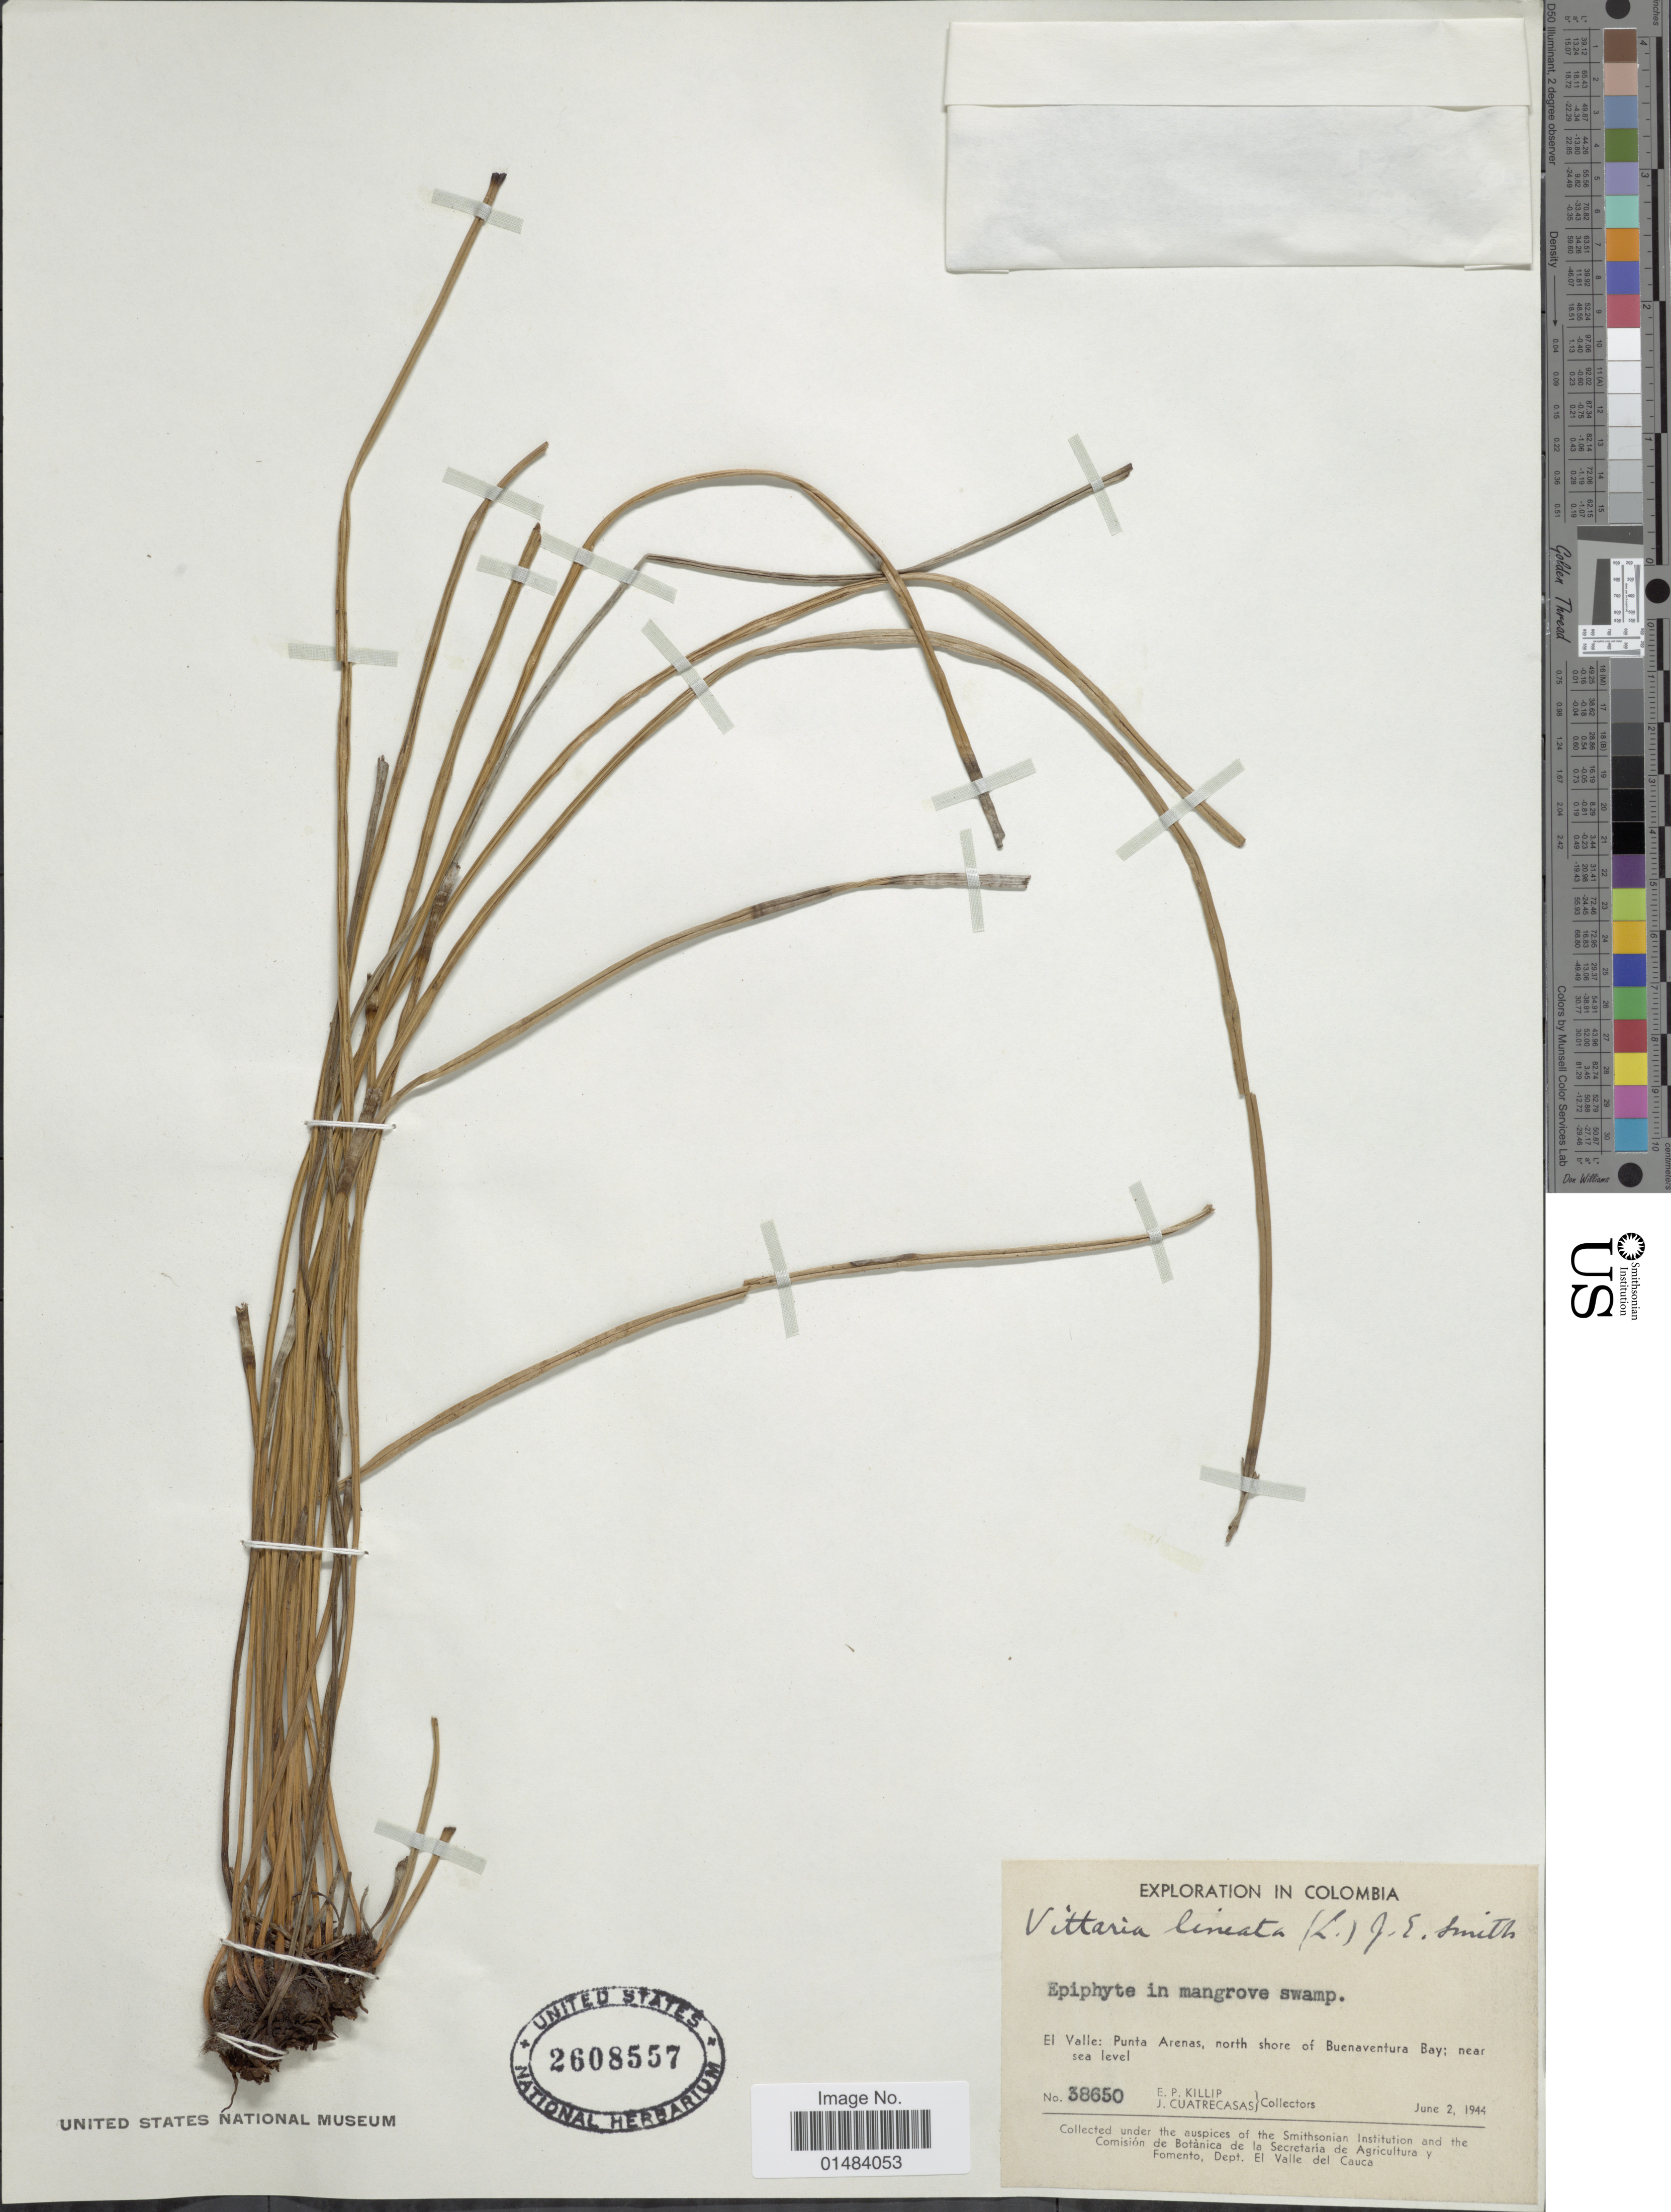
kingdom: Plantae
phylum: Tracheophyta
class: Polypodiopsida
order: Polypodiales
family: Pteridaceae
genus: Vittaria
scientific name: Vittaria lineata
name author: (L.) Sm.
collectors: E. P. Killip & J. Cuatrecasas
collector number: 38650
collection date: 1944-06-02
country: Colombia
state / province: Valle del Cauca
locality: Colombia, El Valle: Punta Arenas, north shore of Buenaventura Bay: near sea level.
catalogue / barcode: US 2608557